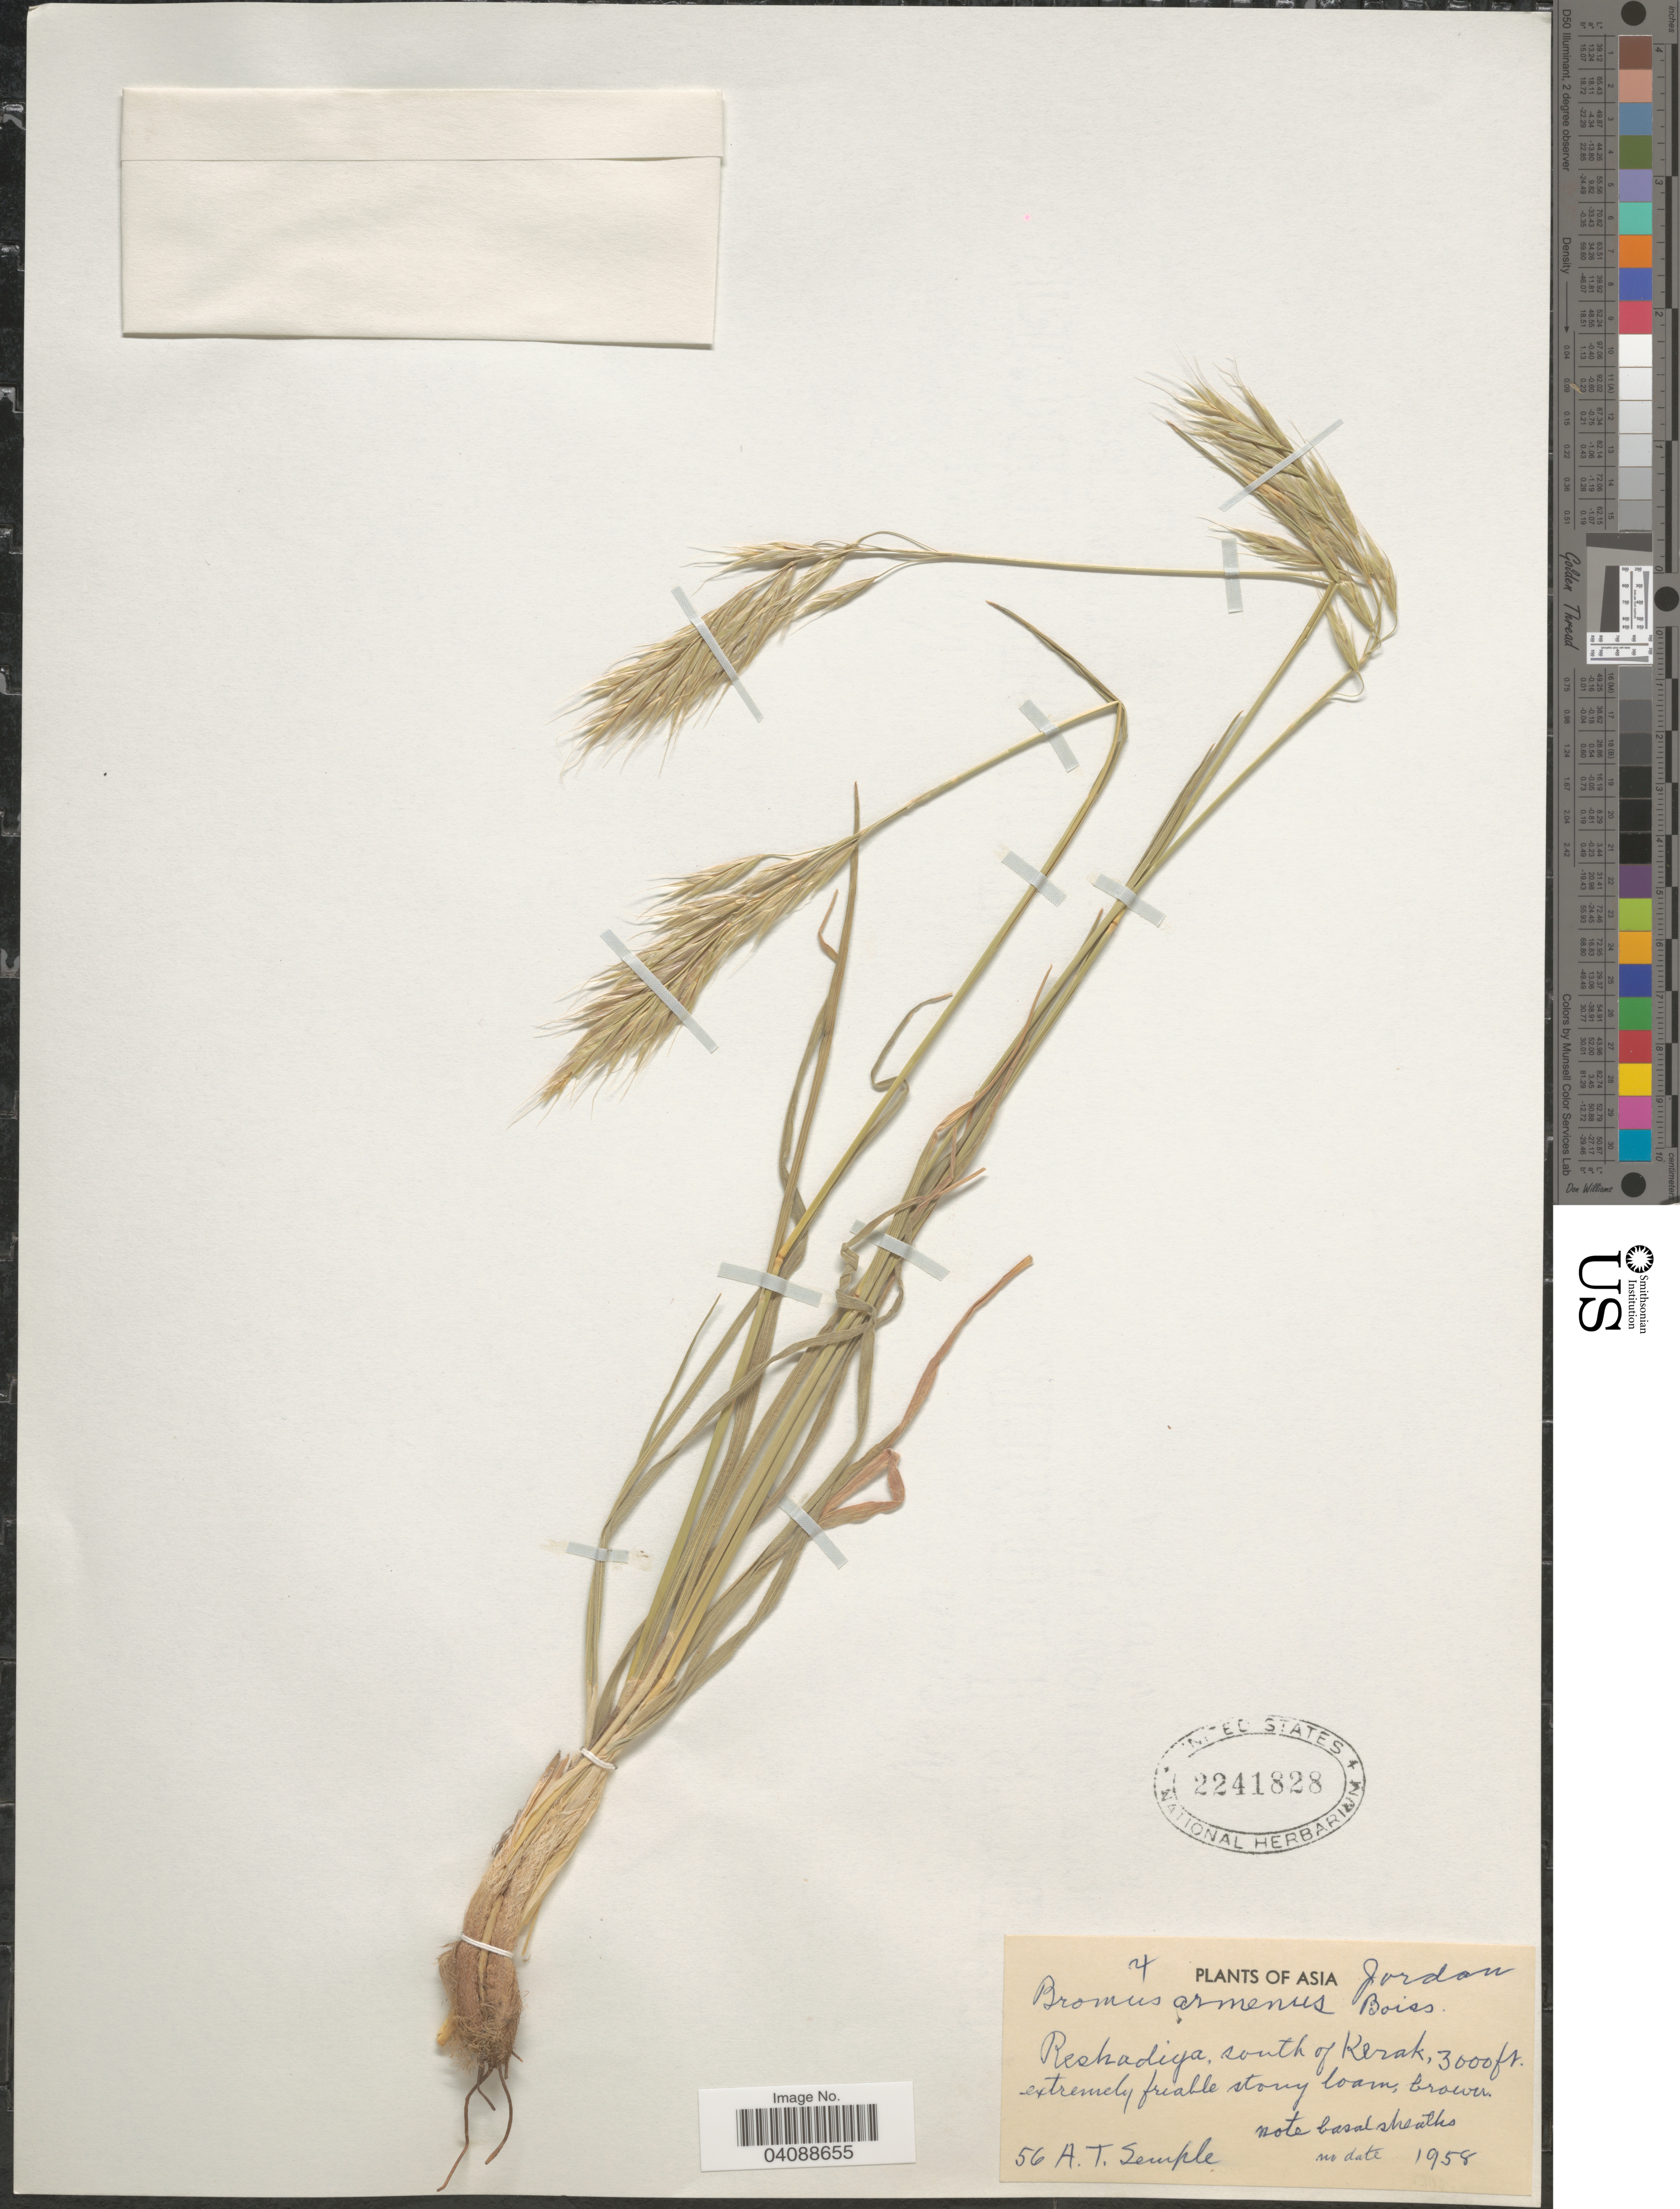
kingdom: Plantae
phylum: Tracheophyta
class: Liliopsida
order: Poales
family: Poaceae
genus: Bromus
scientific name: Bromus armenus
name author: Boiss.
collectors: A. Semple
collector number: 56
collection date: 1958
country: Jordan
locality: Asia. Jordan. Reshadiya, south of Kerak.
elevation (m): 914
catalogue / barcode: US 2241828